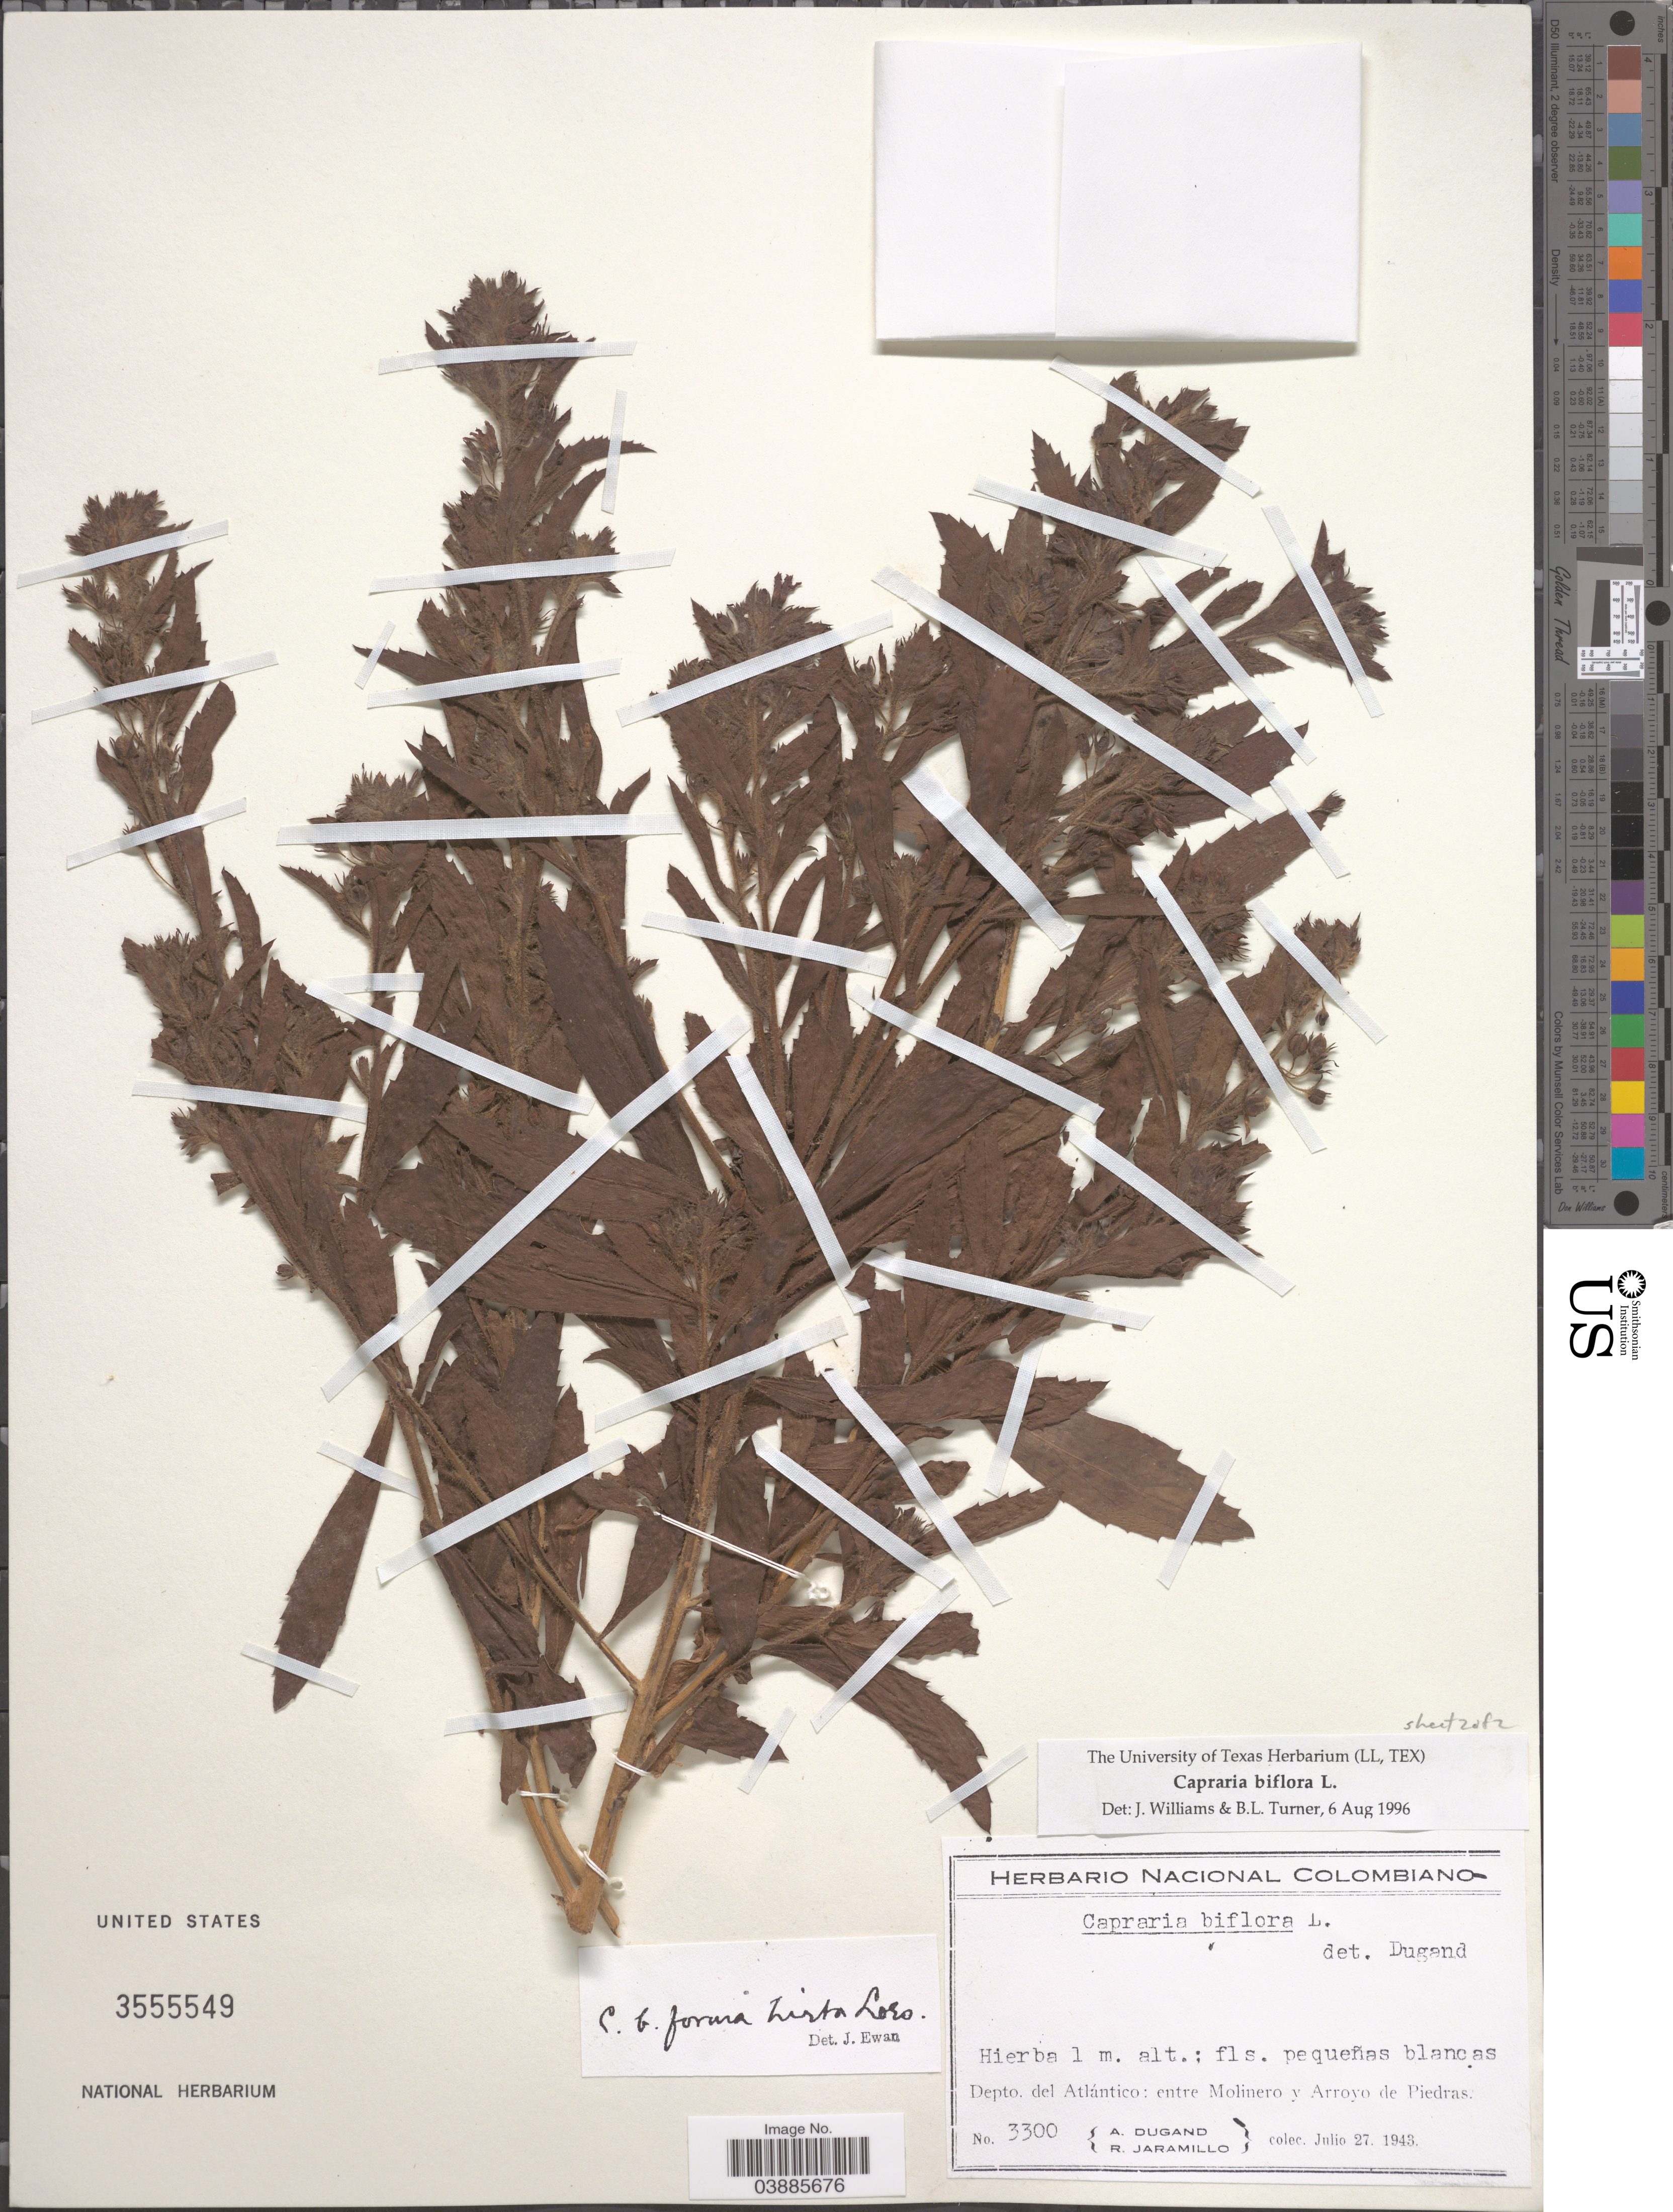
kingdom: Plantae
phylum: Tracheophyta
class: Magnoliopsida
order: Lamiales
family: Scrophulariaceae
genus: Capraria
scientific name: Capraria biflora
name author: L.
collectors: A. Dugand & R. Jaramillo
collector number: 3300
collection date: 1943-07-27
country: Colombia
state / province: Atlántico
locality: Depto. del Atlántico: entre Molinero y Arroyo de Piedras.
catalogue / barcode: US 3555549